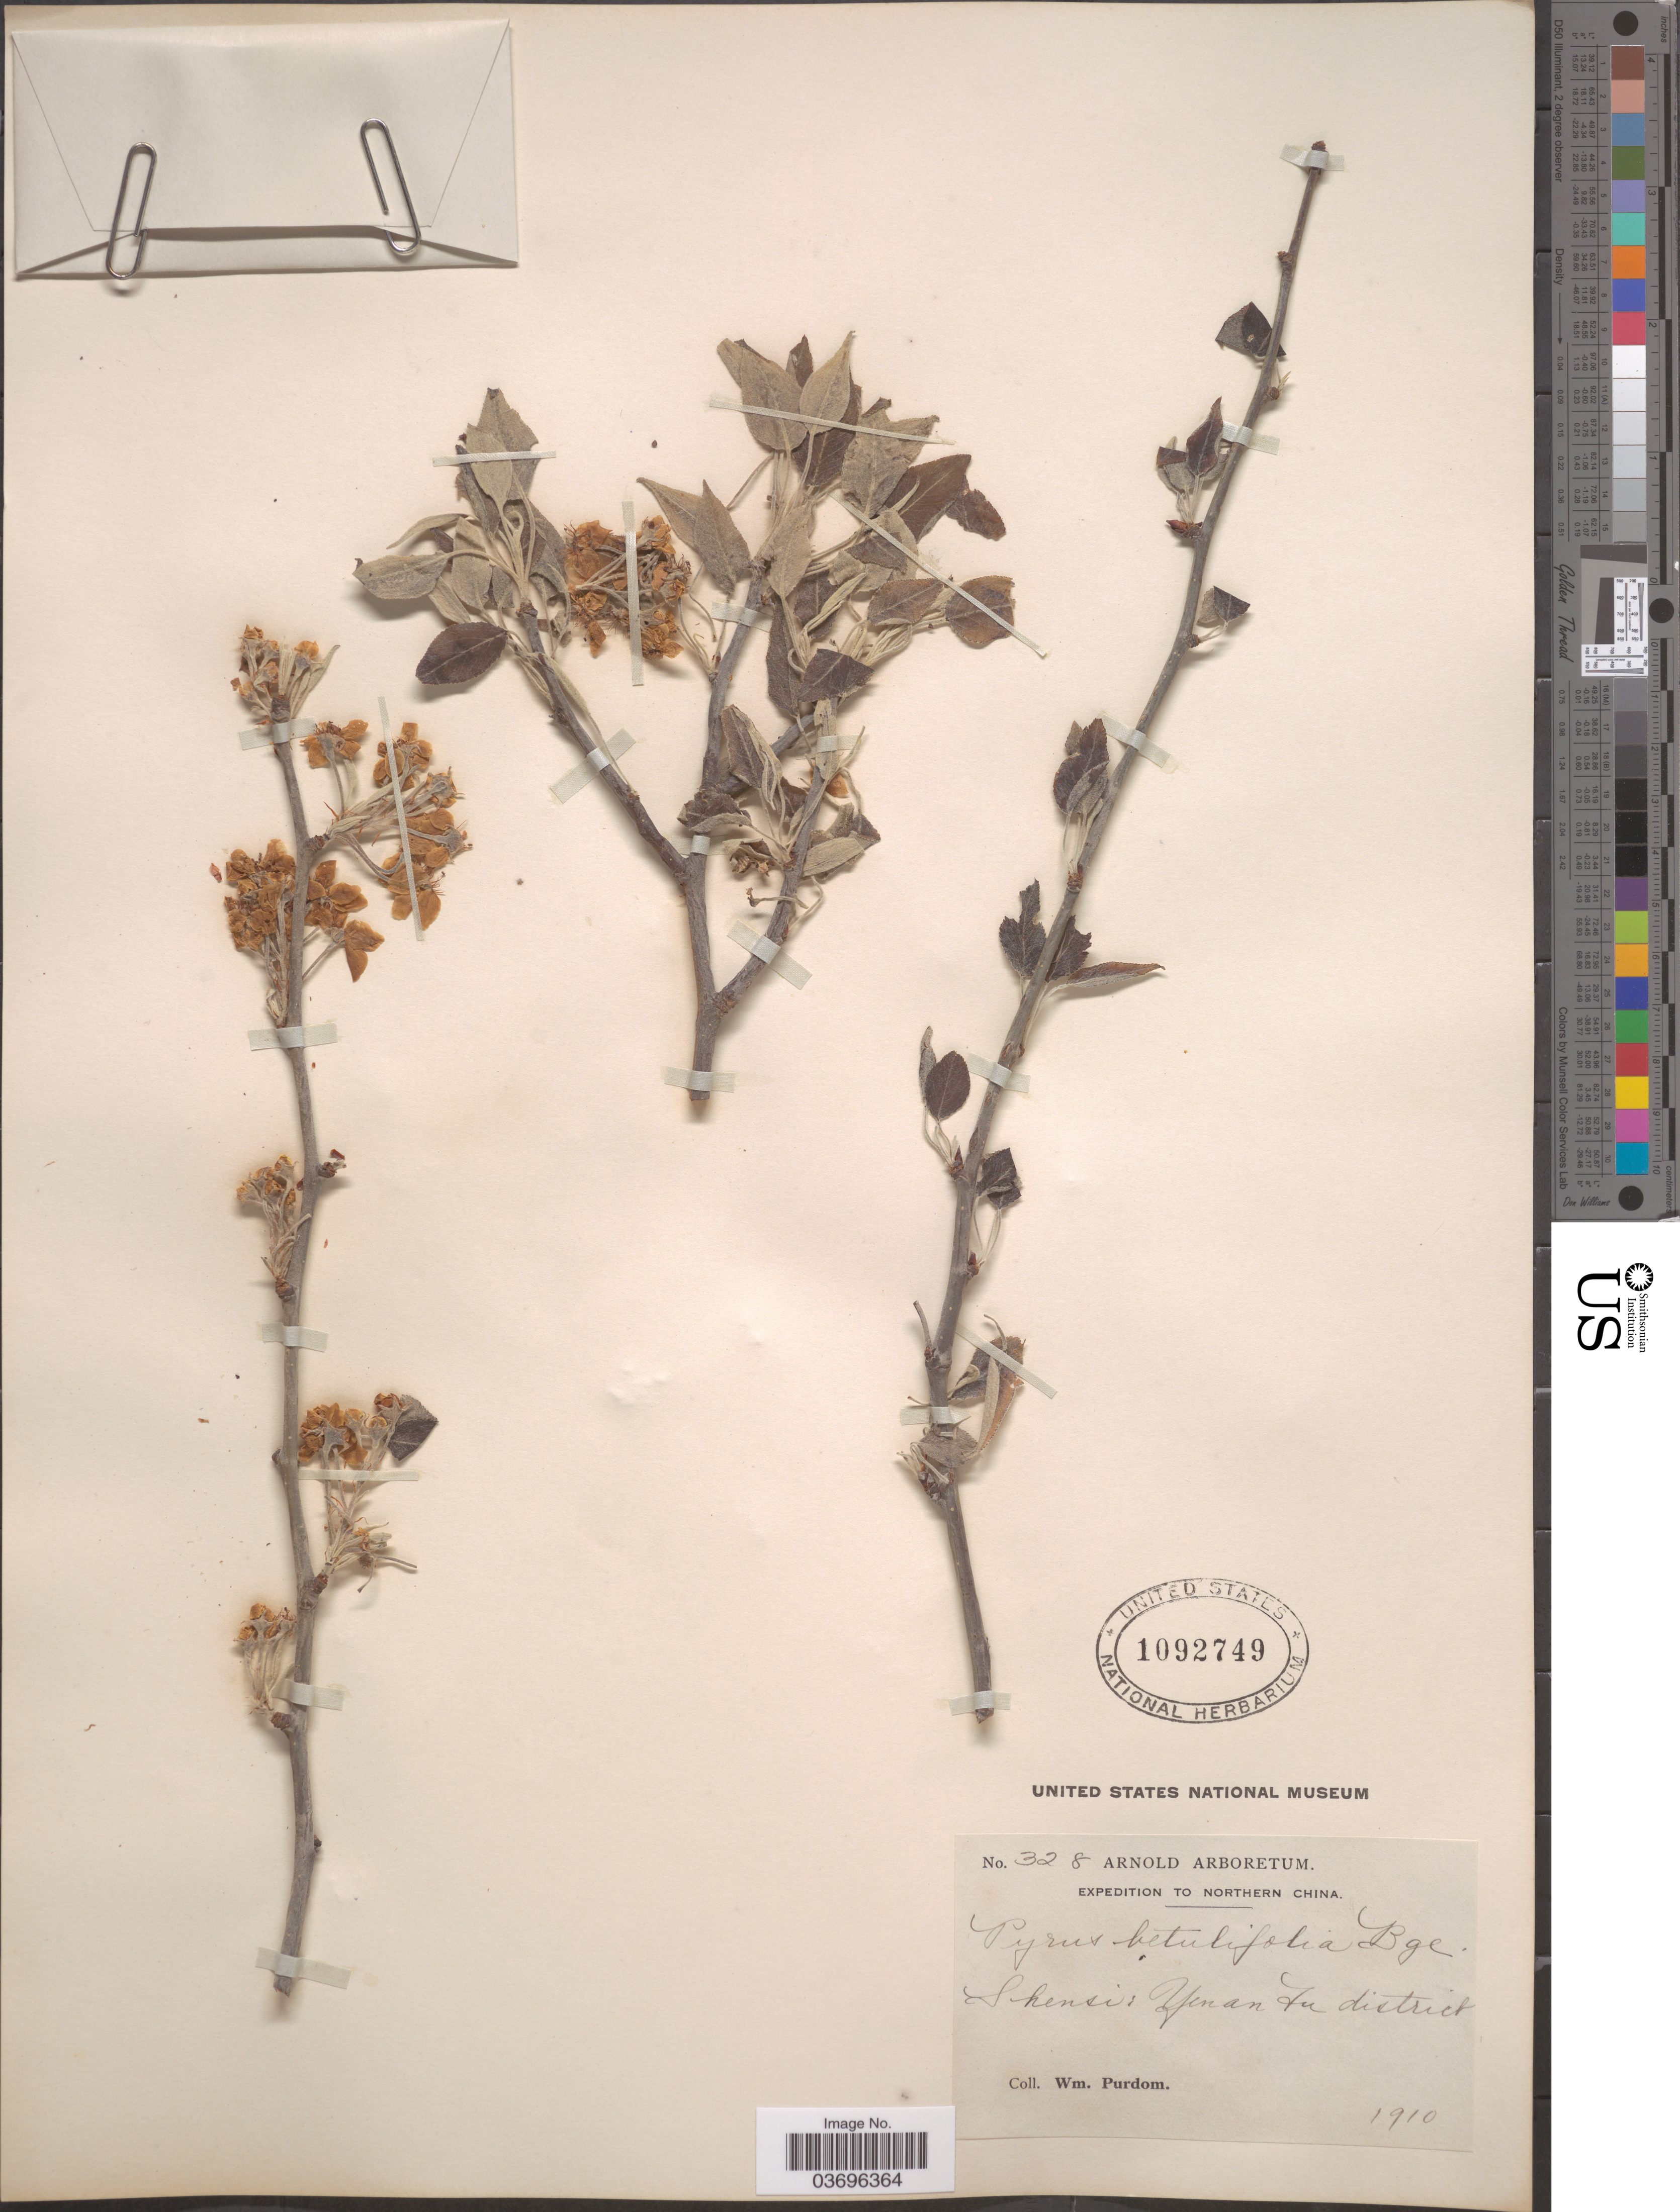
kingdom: Plantae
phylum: Tracheophyta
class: Magnoliopsida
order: Rosales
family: Rosaceae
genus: Pyrus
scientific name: Pyrus betulifolia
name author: Bunge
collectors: W. Purdom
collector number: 328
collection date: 1910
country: China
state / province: Shaanxi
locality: Northern China. Shensi: Yenan Fu district.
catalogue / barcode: US 1092749